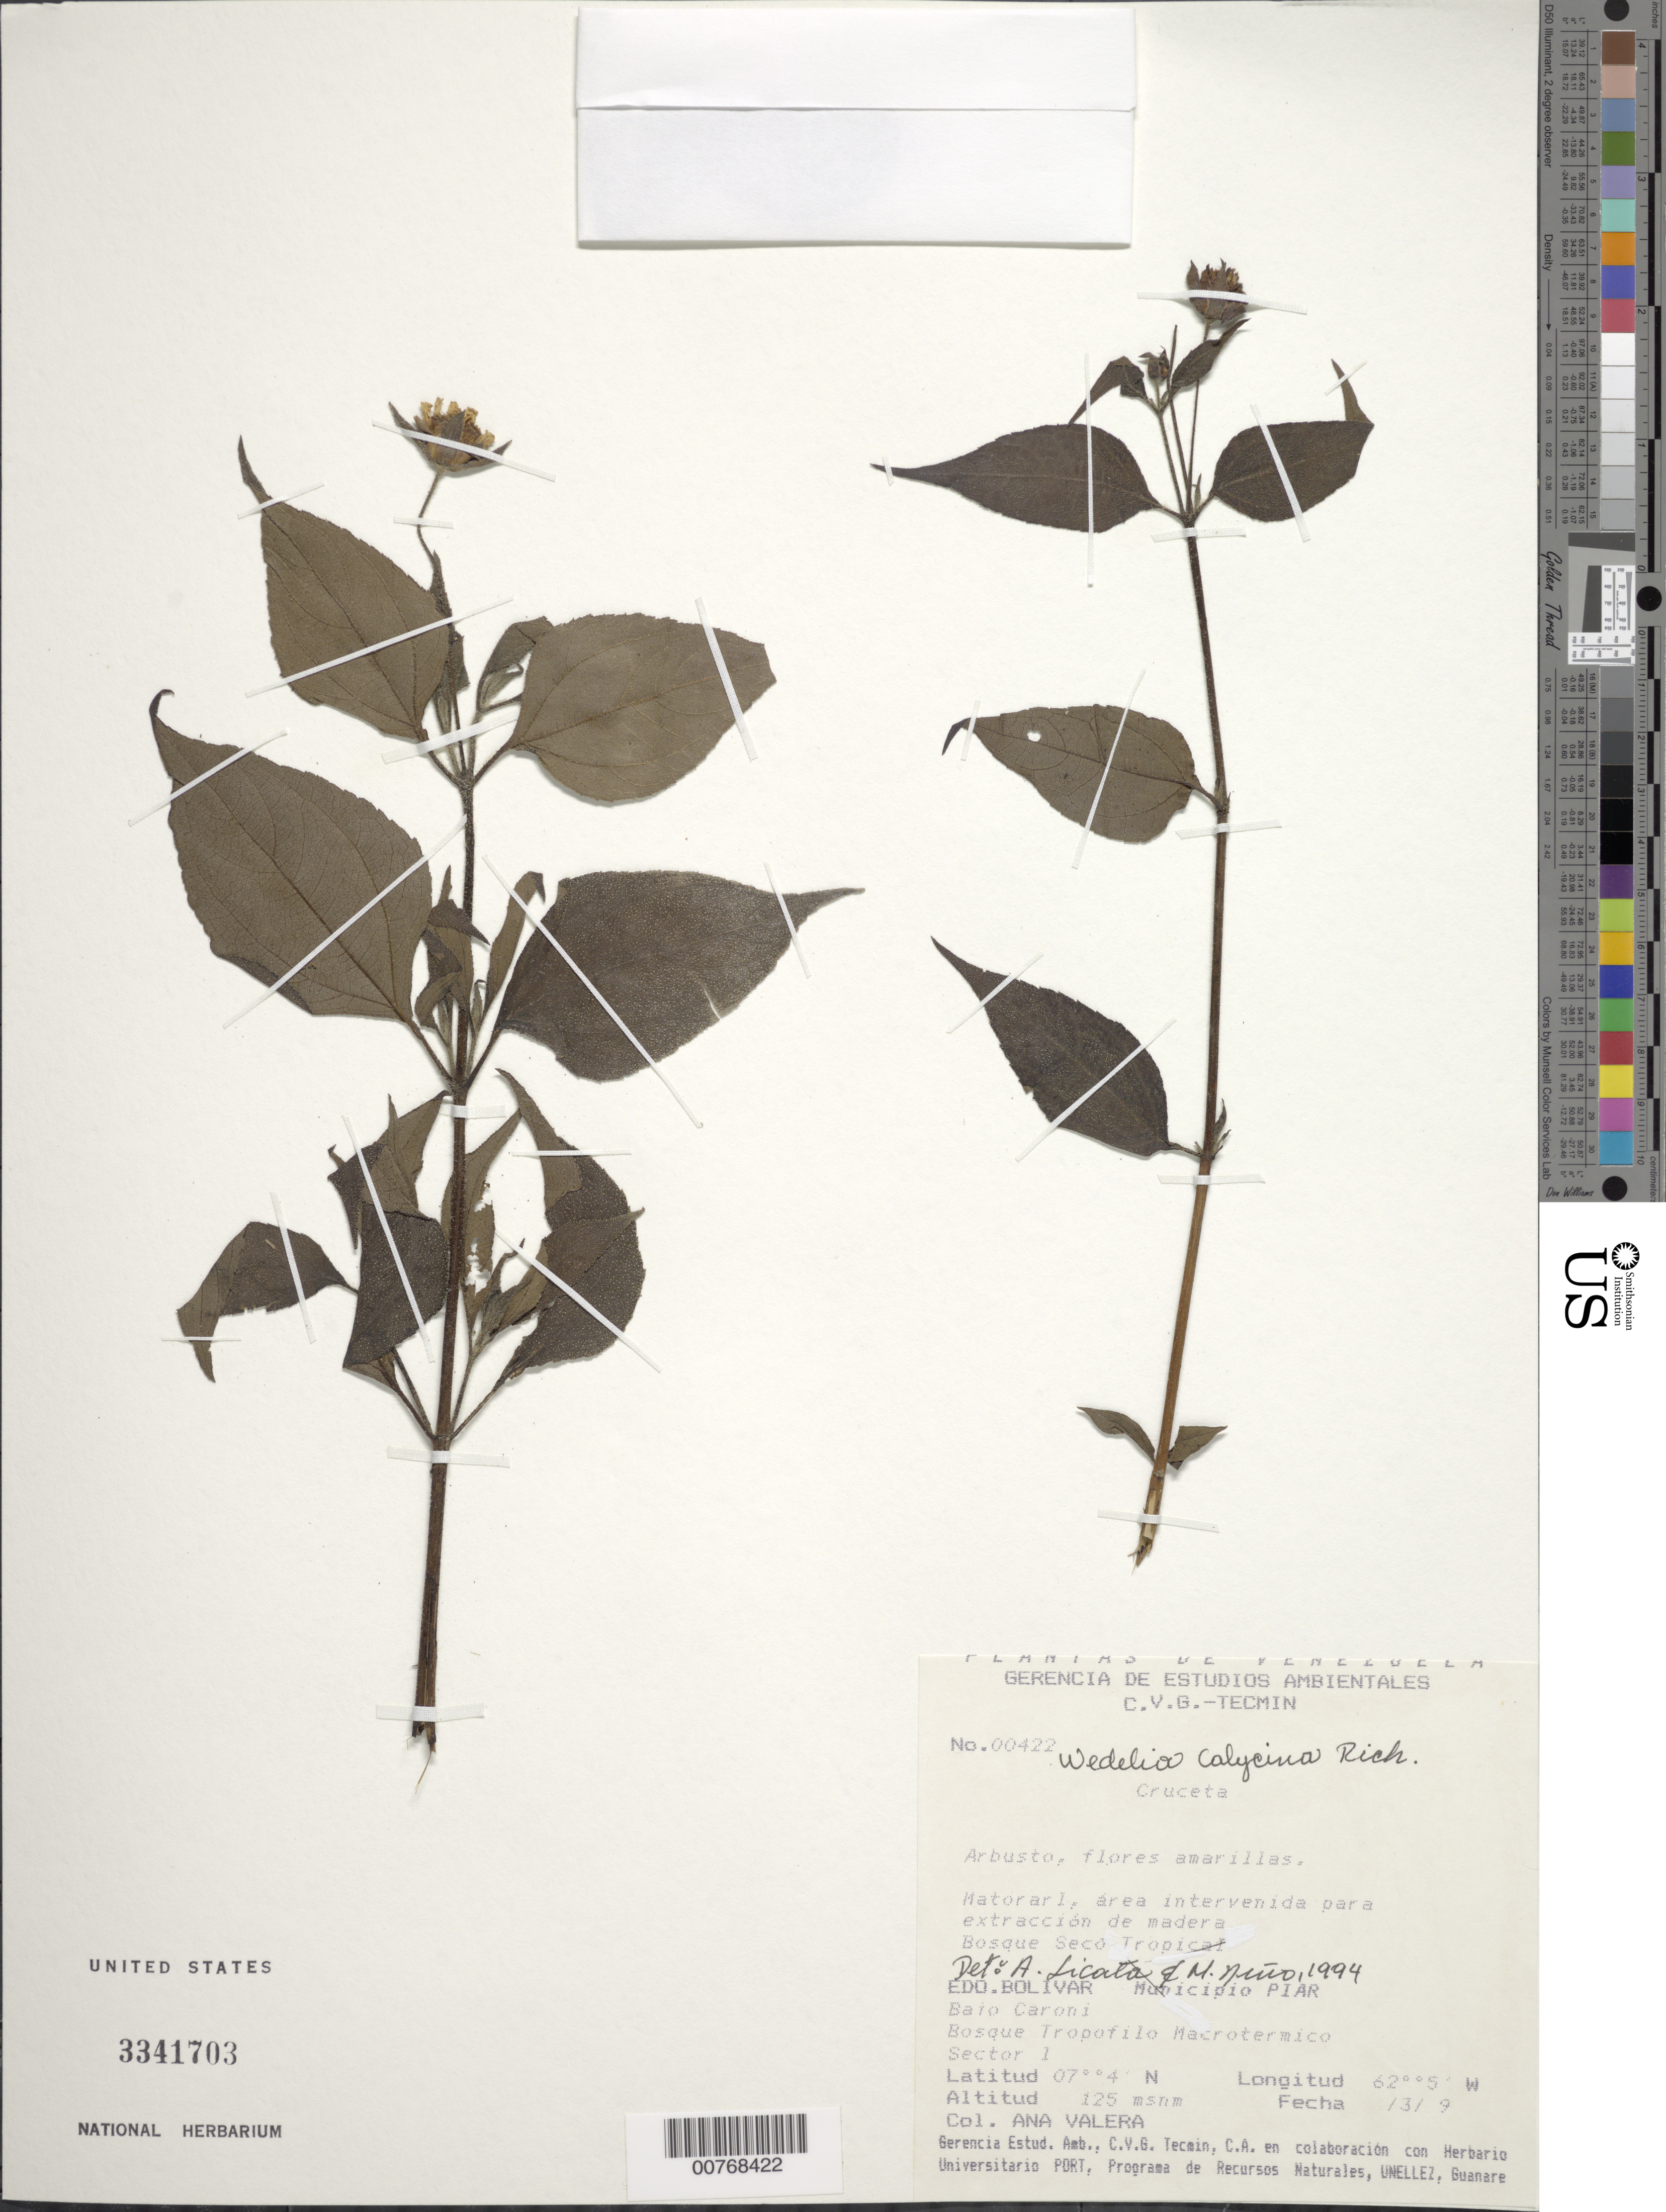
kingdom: Plantae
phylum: Tracheophyta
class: Magnoliopsida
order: Asterales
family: Asteraceae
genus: Wedelia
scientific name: Wedelia calycina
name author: Rich.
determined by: Licata, A.; Niño, S. M.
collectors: A. Valera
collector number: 422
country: Venezuela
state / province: Bolívar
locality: Mun. Piar, Bajo Caroní; Río Caroní, Campamento Caruachi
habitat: Matorarl, area intervenida para extraccion de madera.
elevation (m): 125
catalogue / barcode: US 3341703